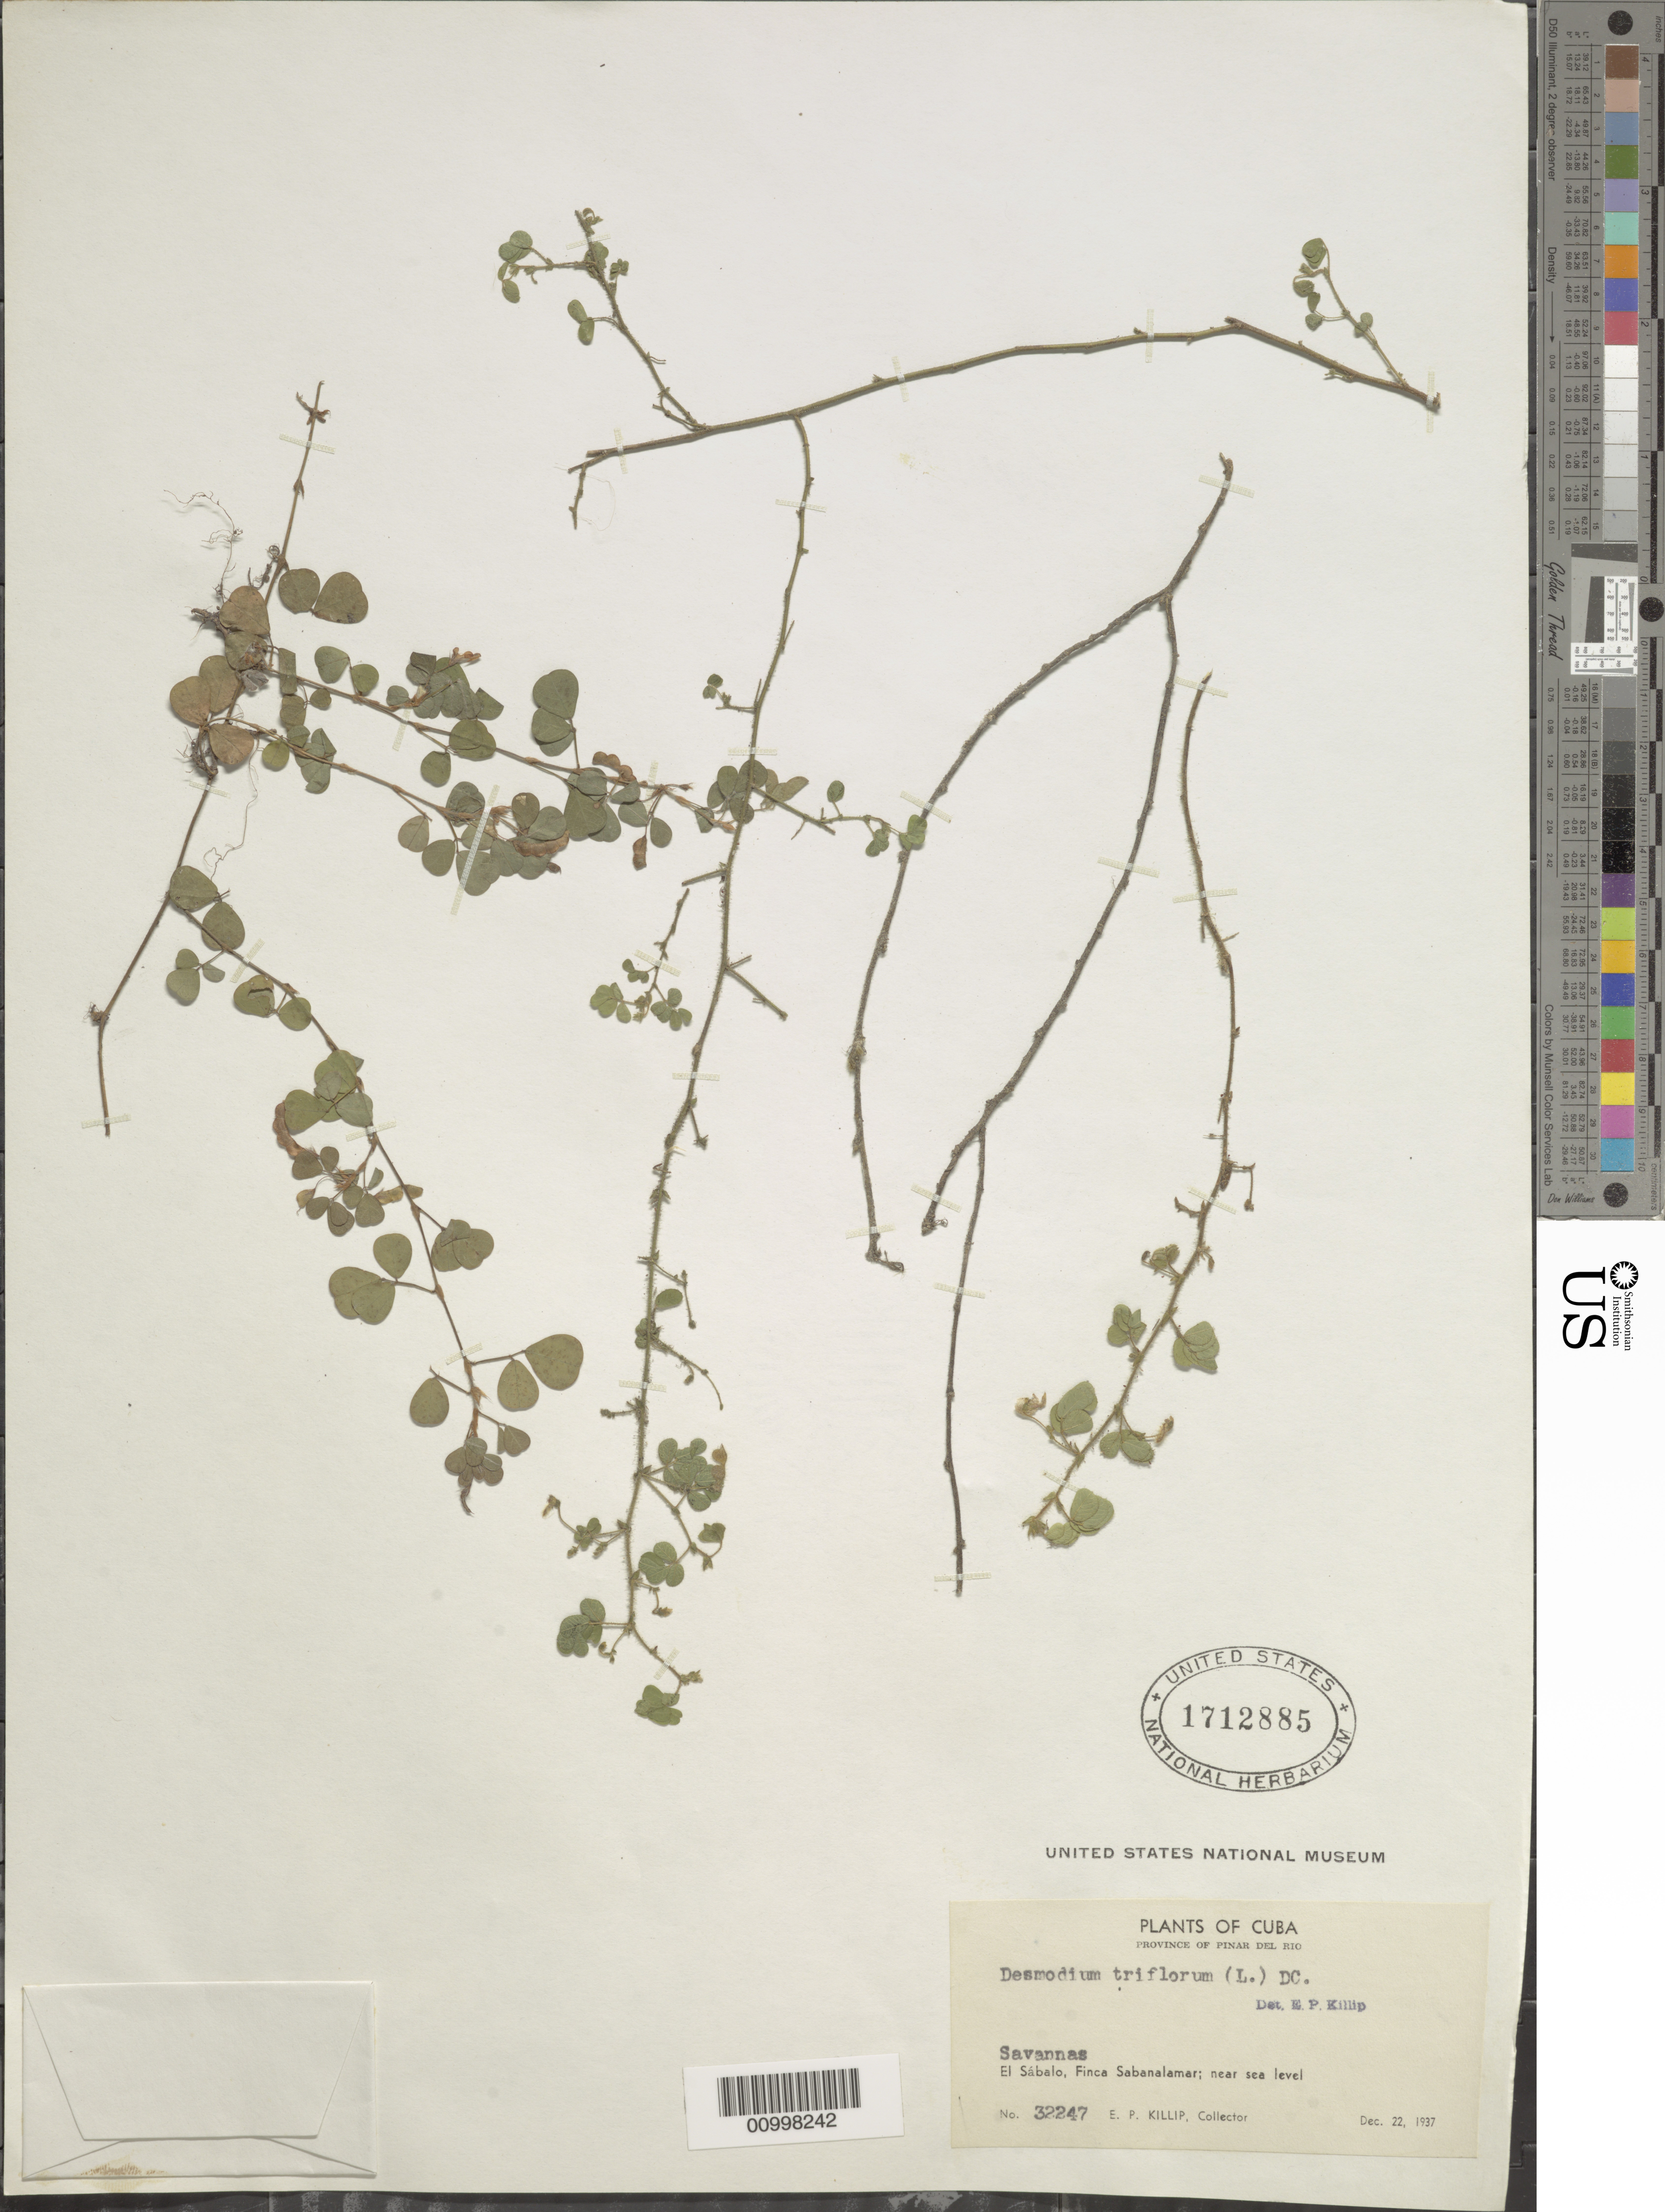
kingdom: Plantae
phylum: Tracheophyta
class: Magnoliopsida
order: Fabales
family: Fabaceae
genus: Grona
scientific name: Grona triflora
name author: (L.) H. Ohashi & K. Ohashi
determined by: Strong, Mark T., (BOT), Smithsonian Institution - National Museum of Natural History (UNITED STATES)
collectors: E. P. Killip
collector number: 32247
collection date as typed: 21 Dec 1947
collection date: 1947-12-21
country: Cuba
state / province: Pinar del Rio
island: Cuba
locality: El Sabalo, Finca Sabanalamar; near sea level Savannas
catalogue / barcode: US 1712885